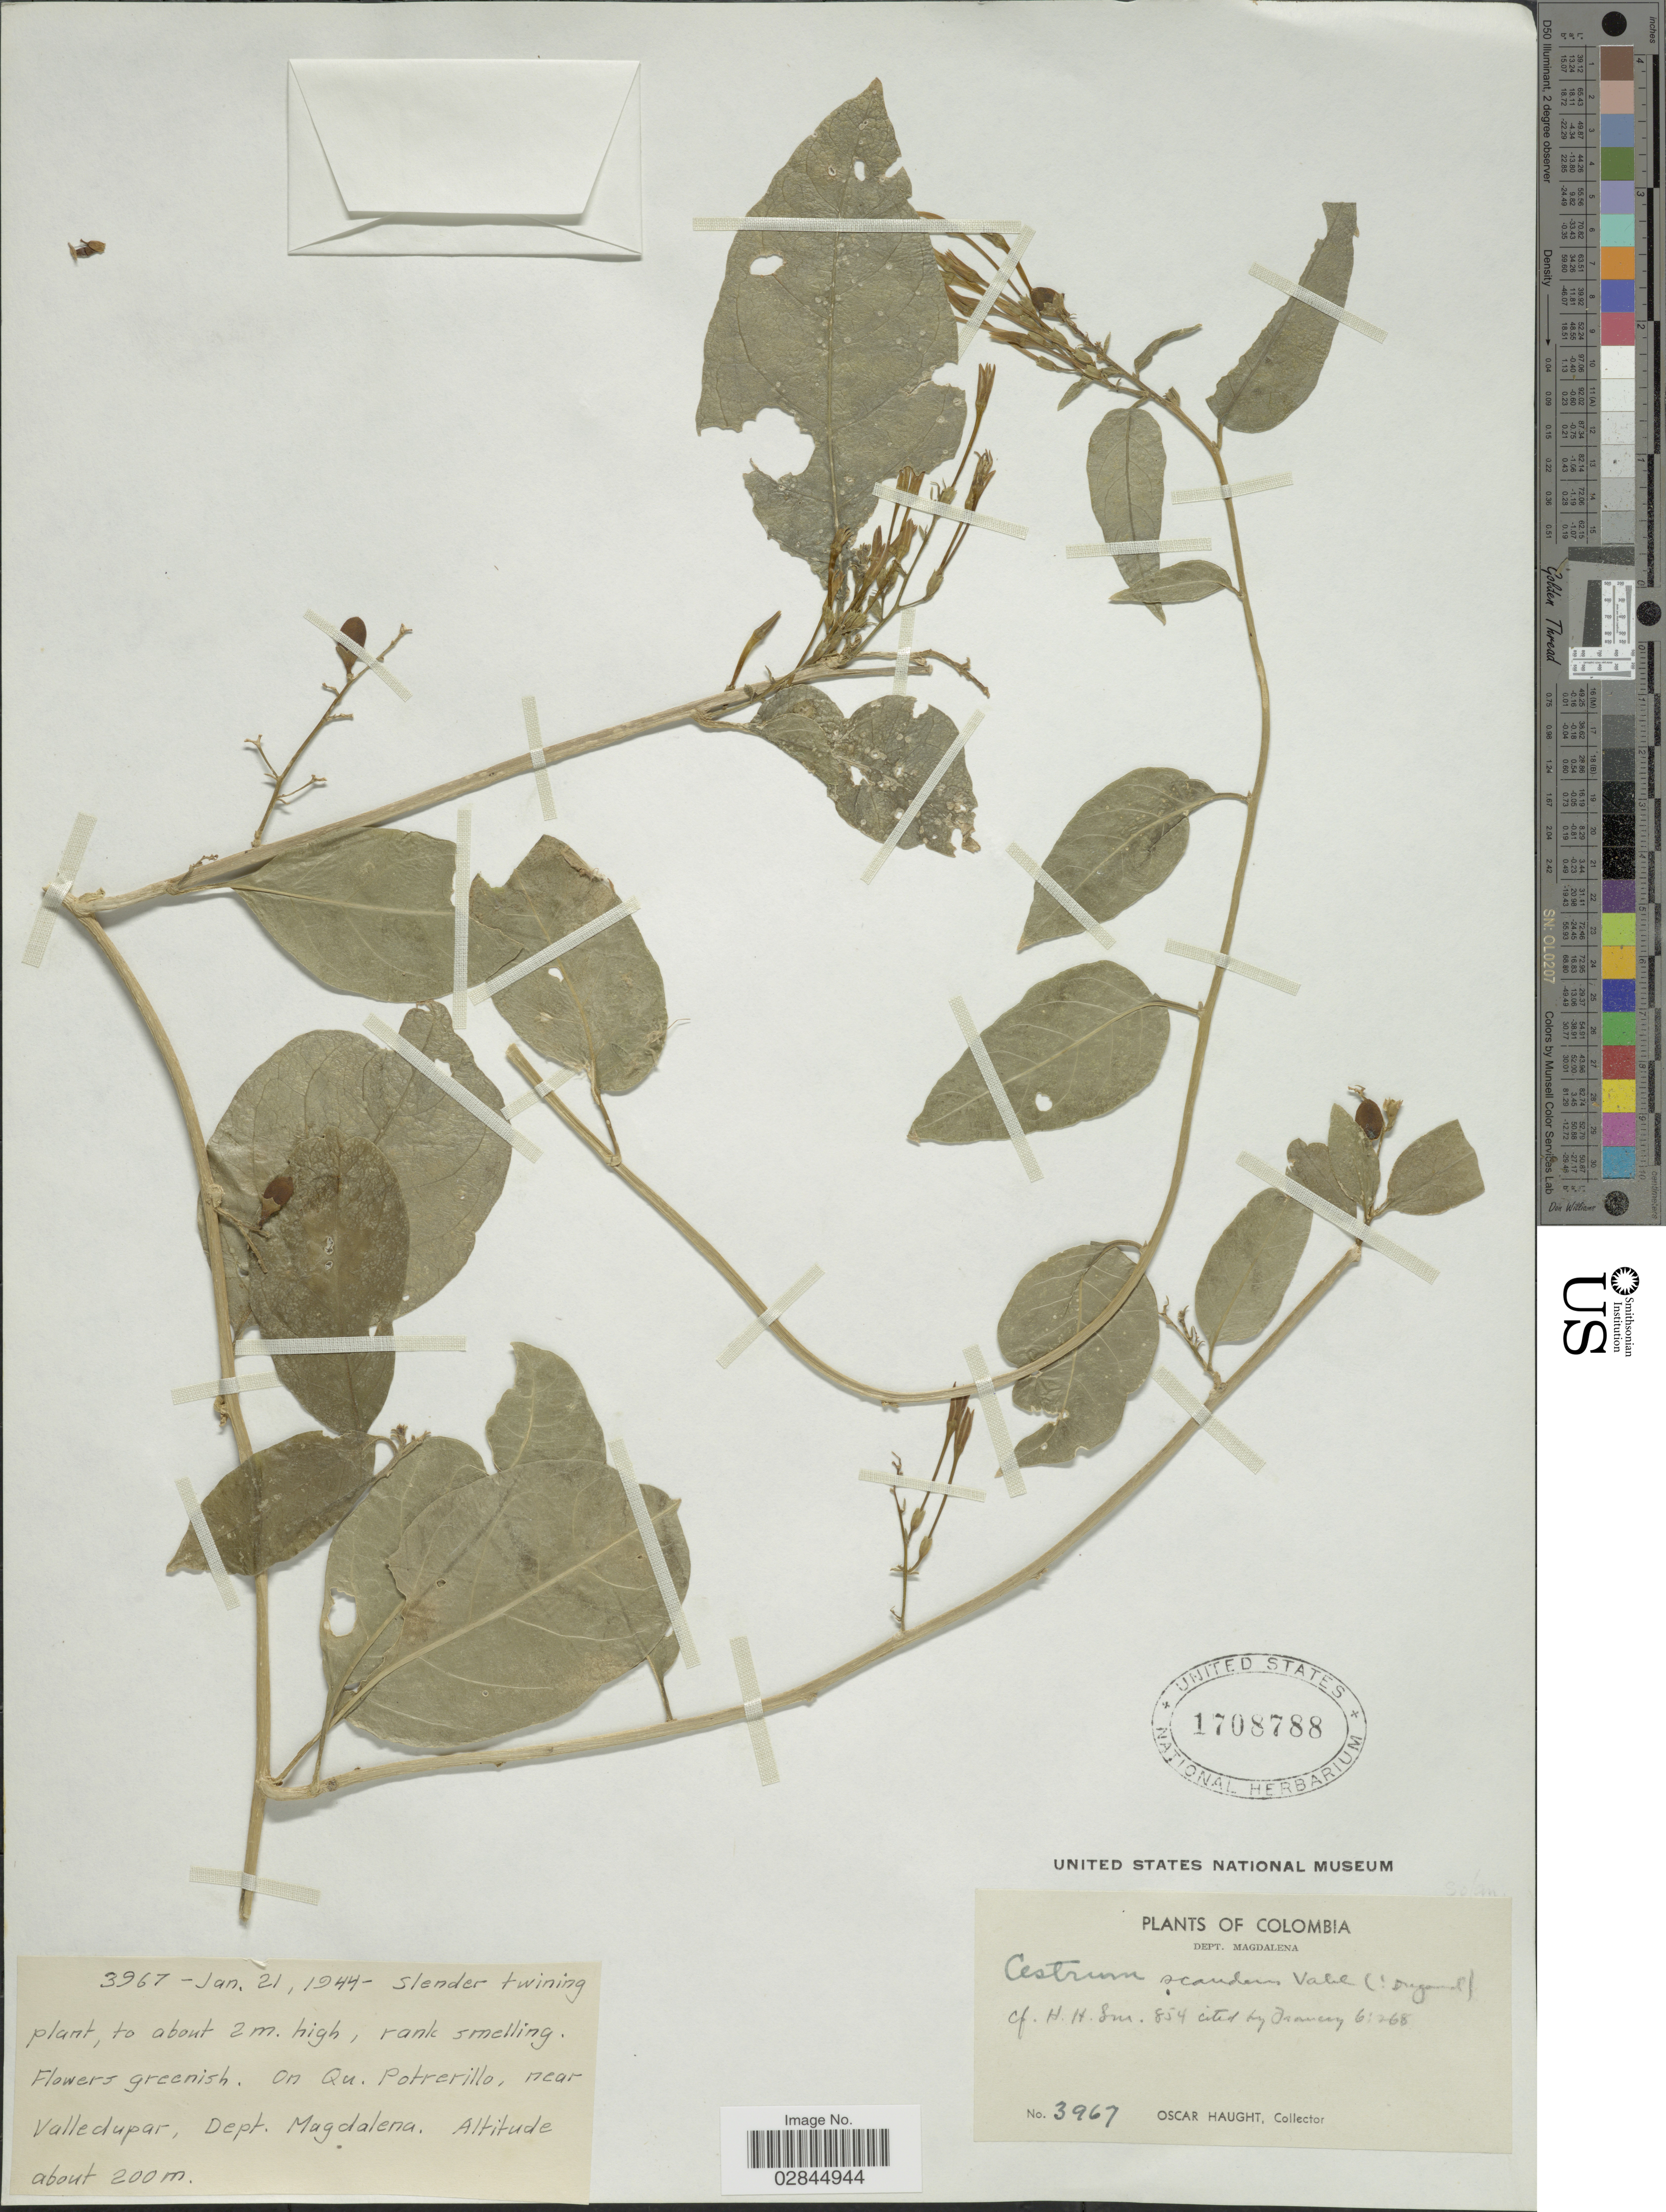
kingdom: Plantae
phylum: Tracheophyta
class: Magnoliopsida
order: Solanales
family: Solanaceae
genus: Cestrum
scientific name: Cestrum scandens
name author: Vahl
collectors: O. Haught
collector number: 3967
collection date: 1944-01-21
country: Colombia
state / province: Magdalena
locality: On Qu. Potrerillo, near Valledupar, Dept. Magdalena.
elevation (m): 200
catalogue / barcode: US 1708788